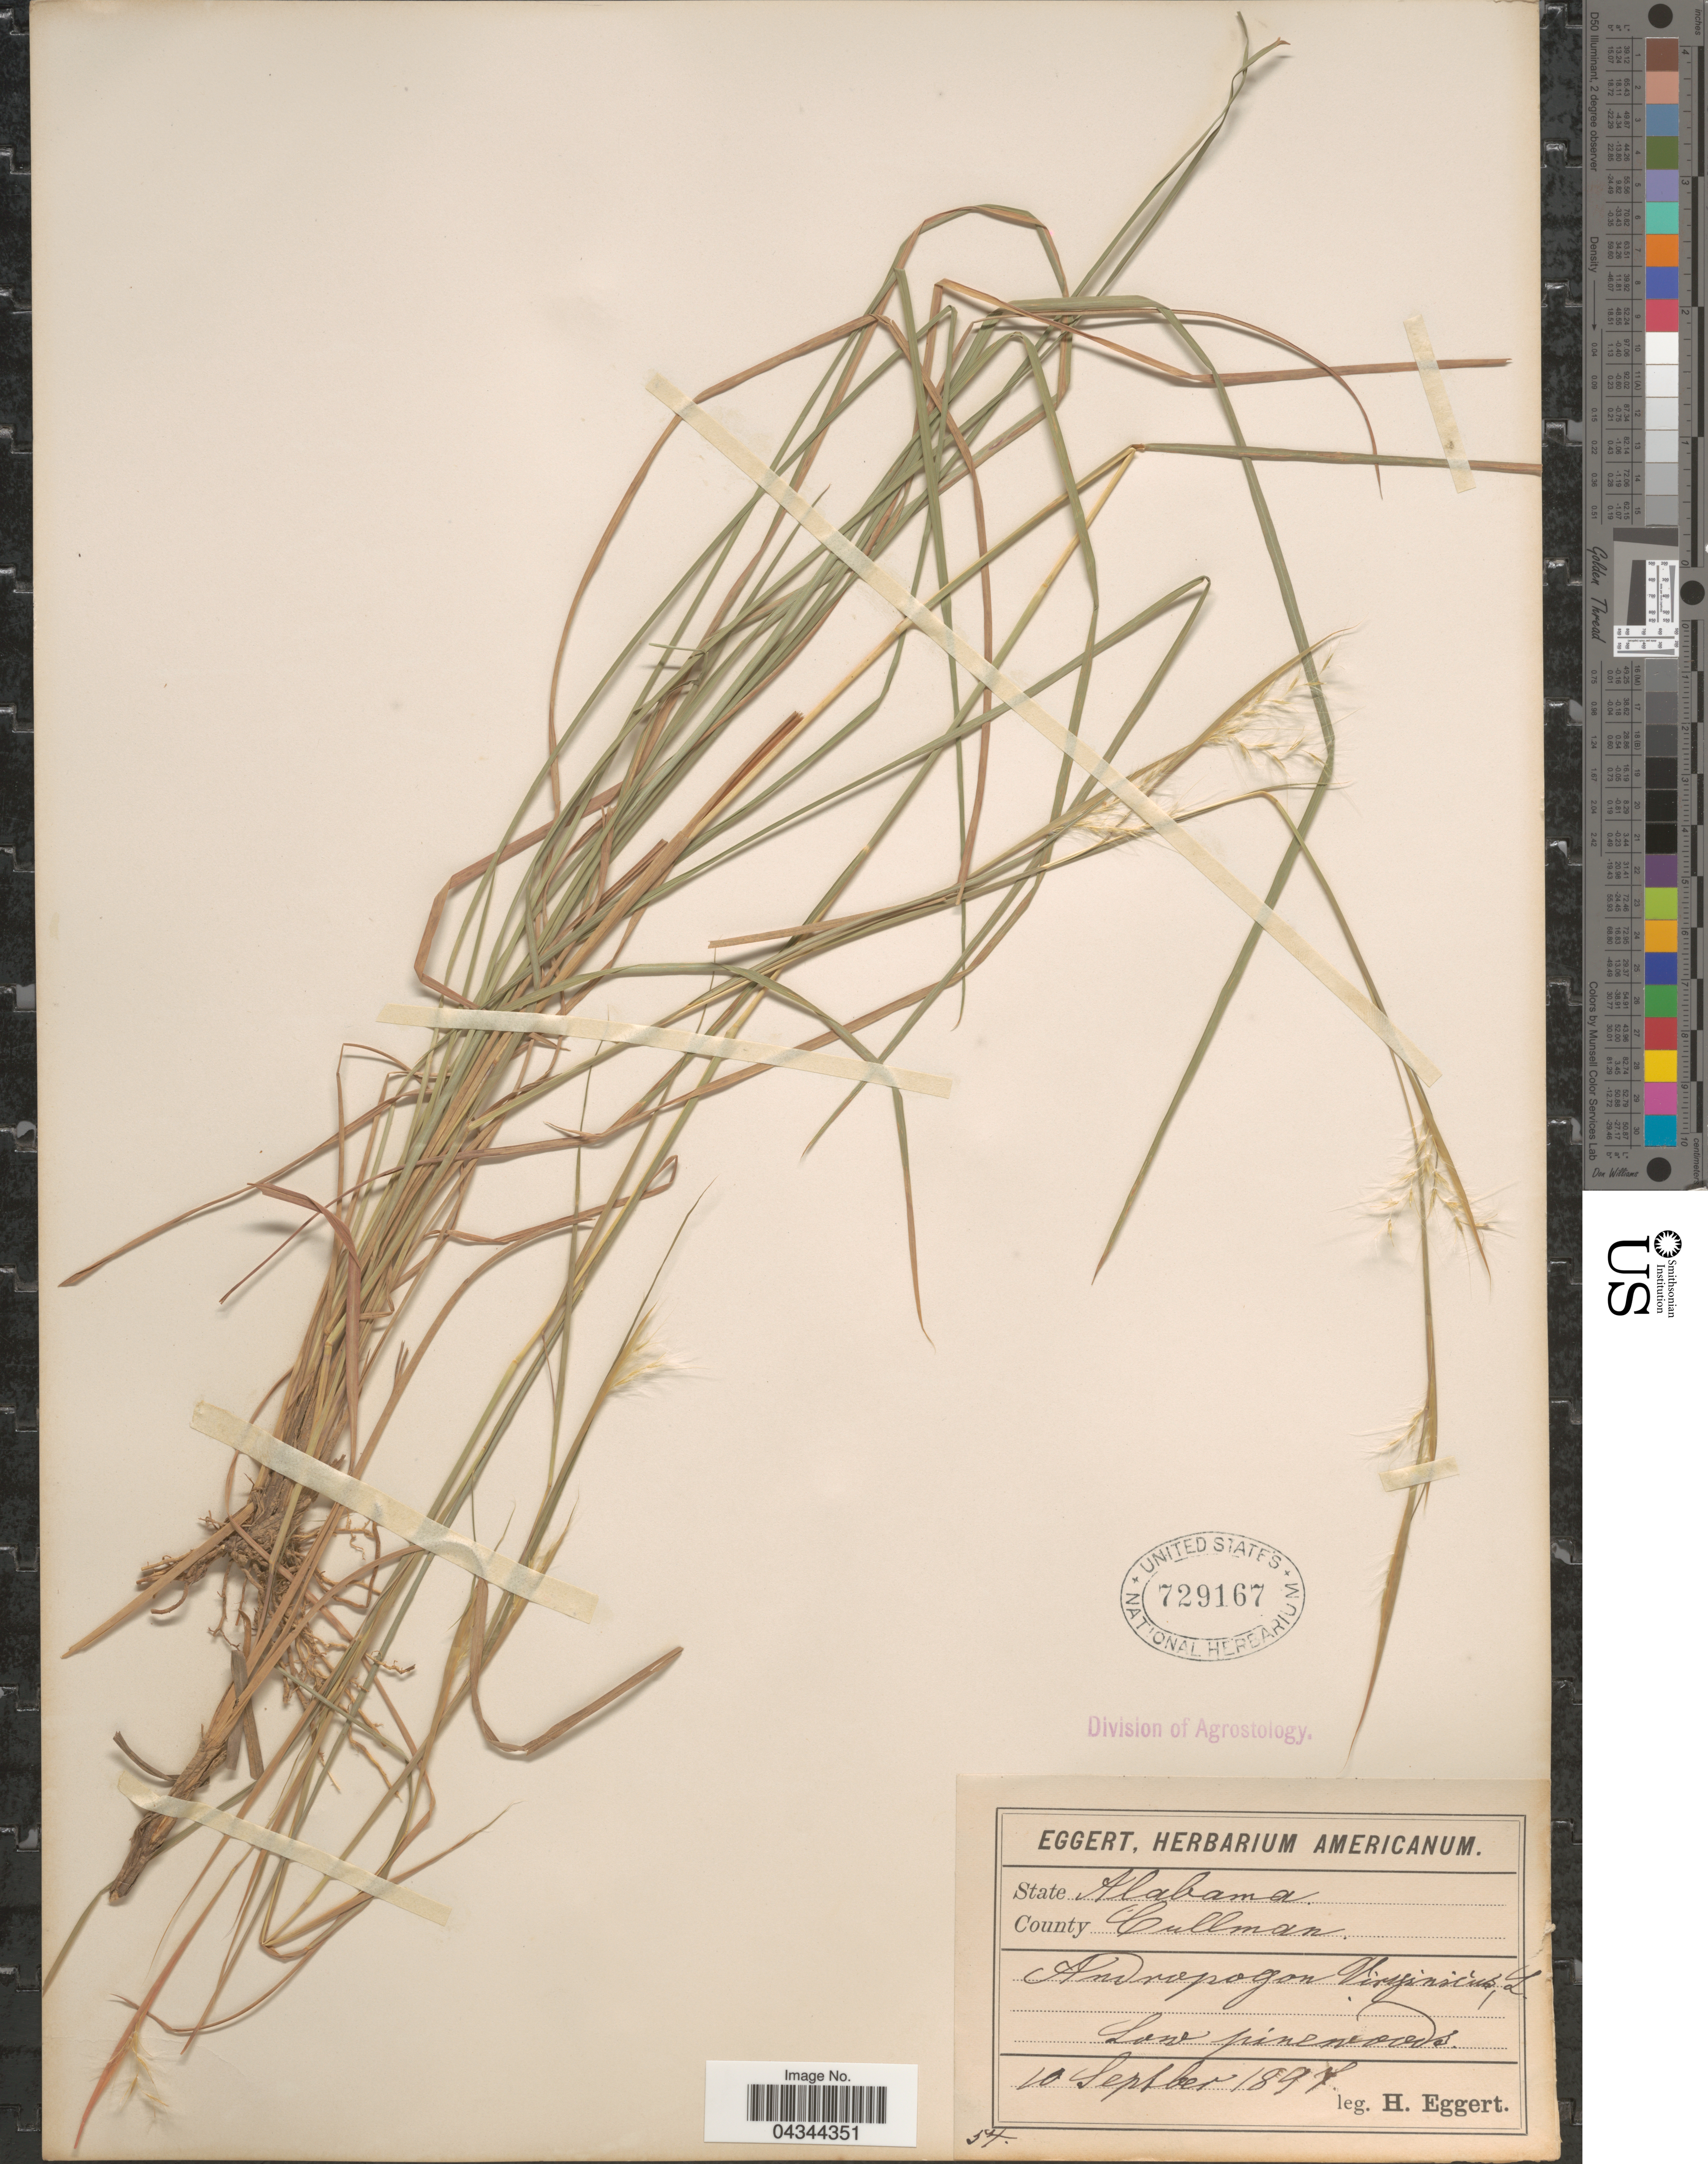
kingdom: Plantae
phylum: Tracheophyta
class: Liliopsida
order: Poales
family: Poaceae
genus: Andropogon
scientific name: Andropogon virginicus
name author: L.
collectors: H. Eggert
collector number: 54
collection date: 1897-09-10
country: United States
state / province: Alabama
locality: County Cullman.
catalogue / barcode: US 729167